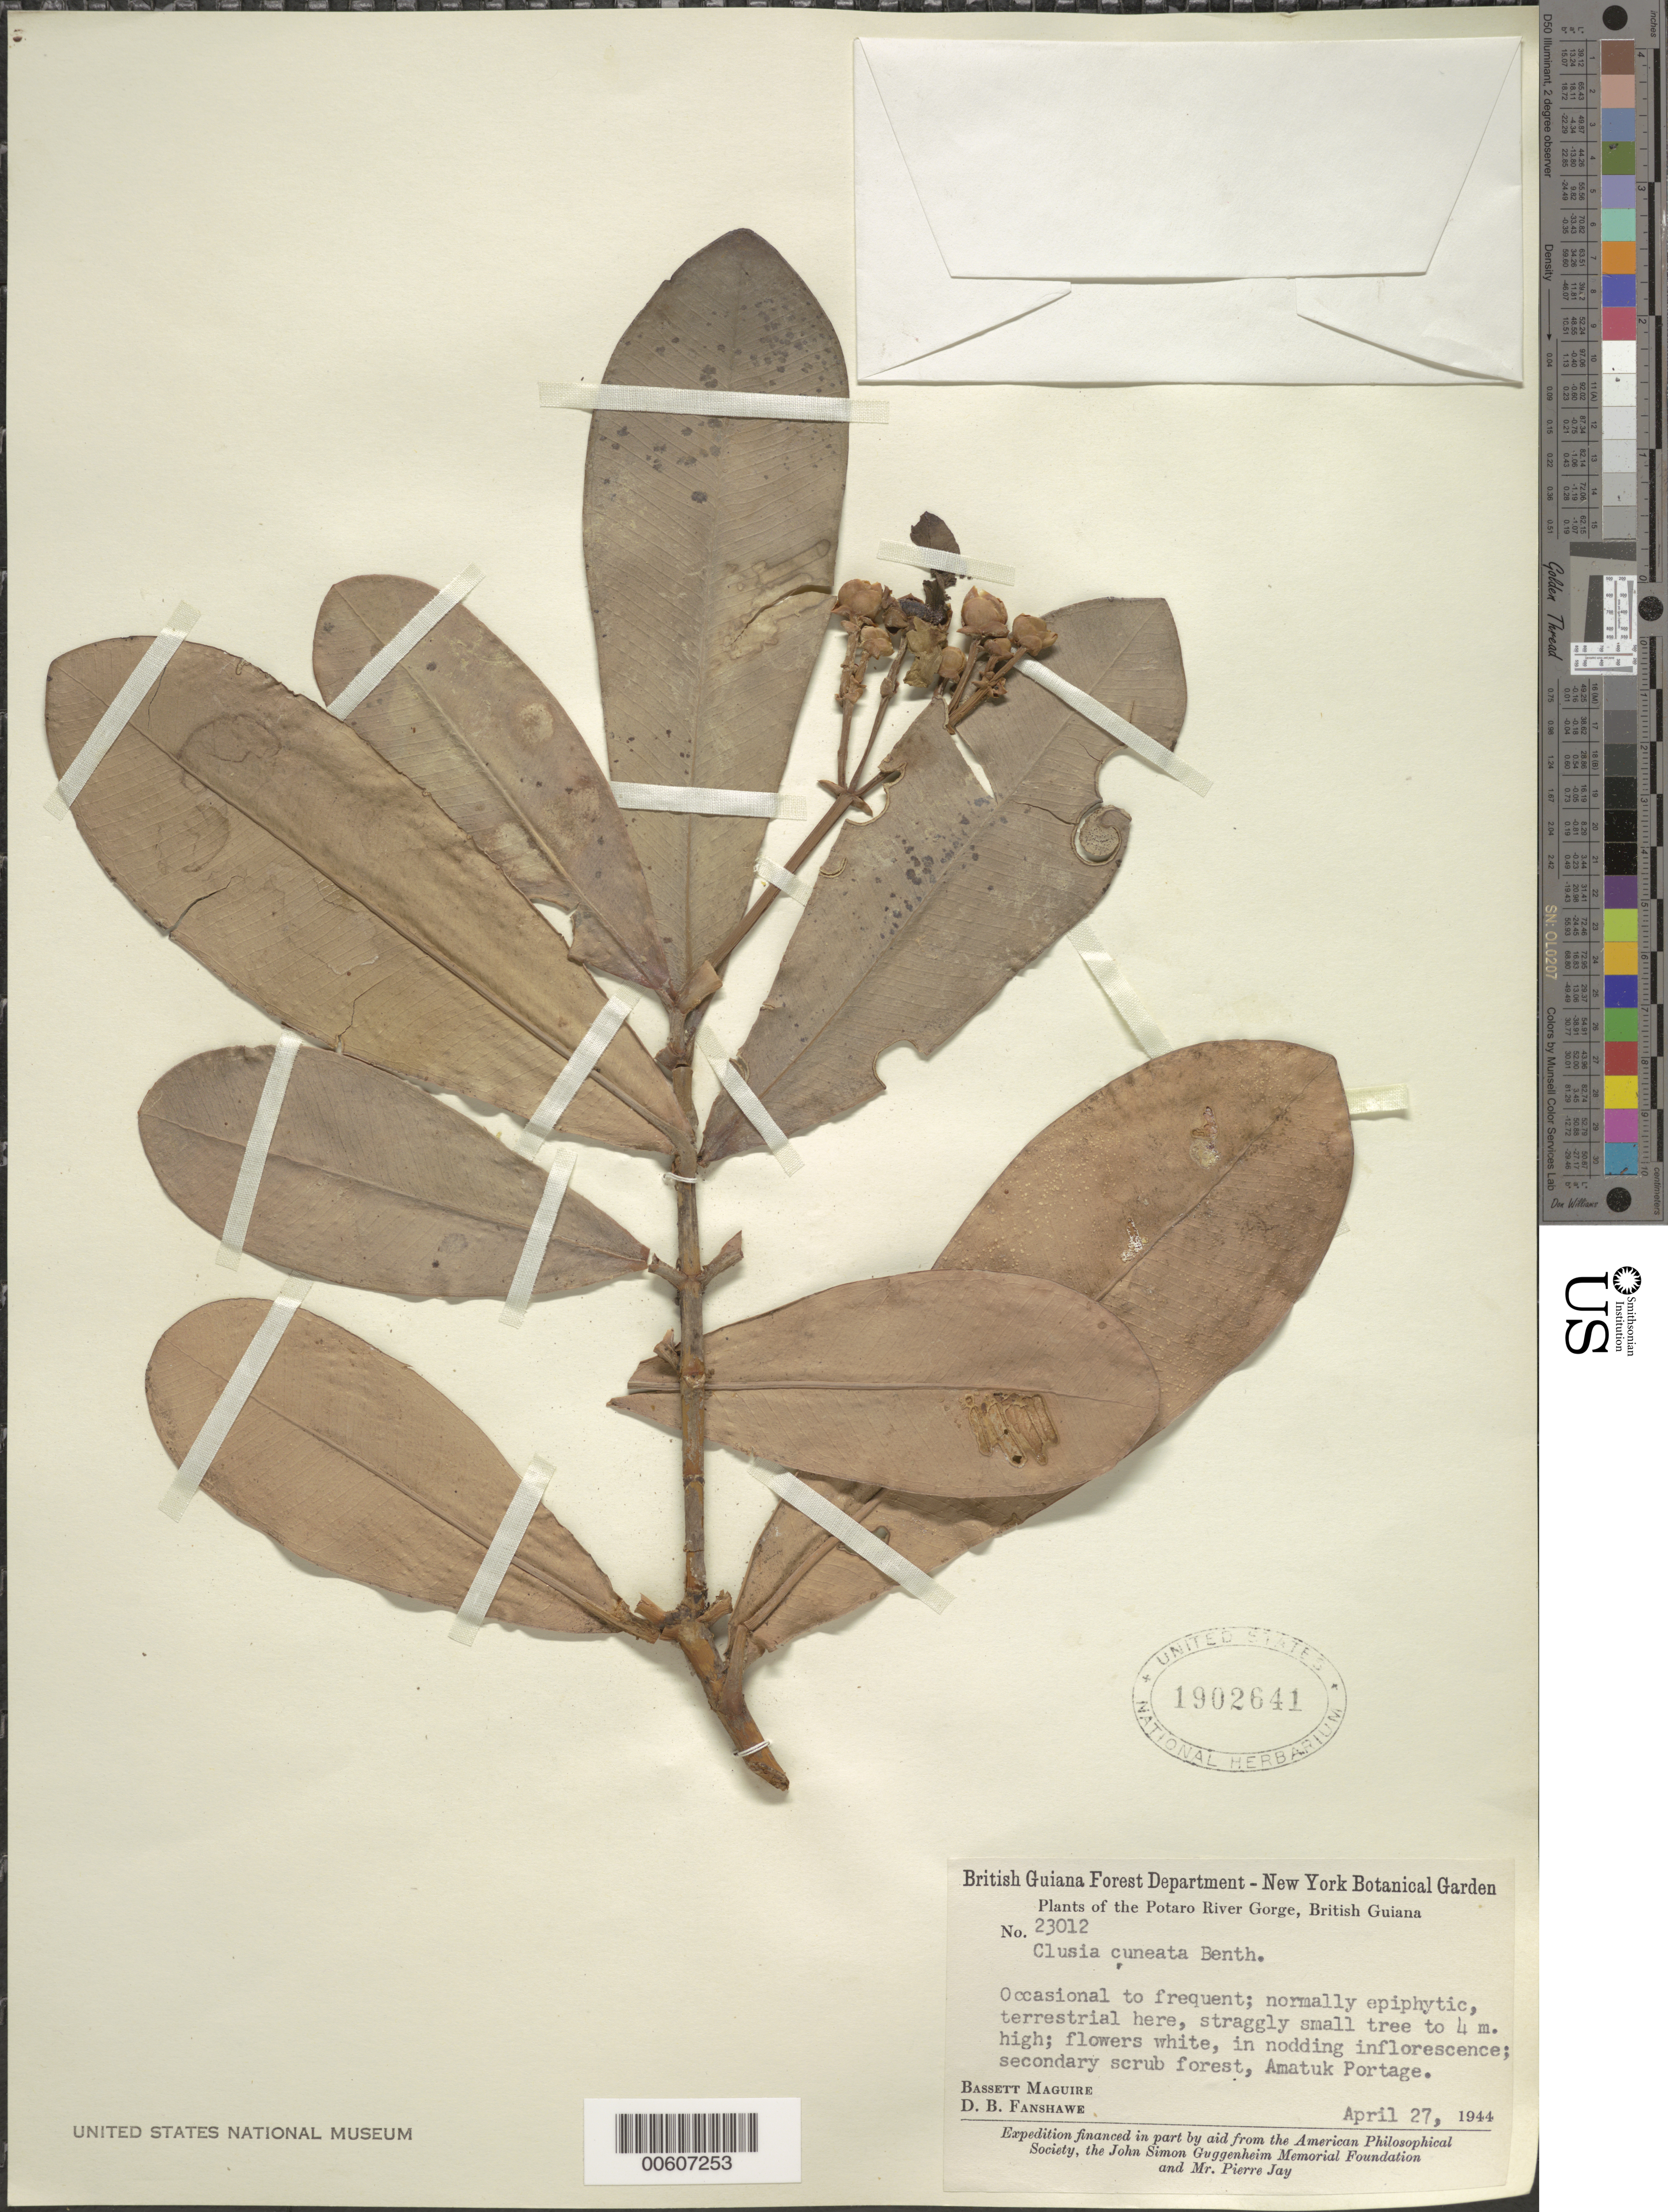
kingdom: Plantae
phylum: Tracheophyta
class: Magnoliopsida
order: Malpighiales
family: Clusiaceae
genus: Clusia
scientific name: Clusia cuneata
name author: Benth.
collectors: B. Maguire & D. B. Fanshawe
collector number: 23012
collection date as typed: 27-Apr-44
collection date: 1944-04-27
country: Guyana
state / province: Potaro-Siparuni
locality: Amatuk Portage, Potaro River Gorge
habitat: Secondary scrub forest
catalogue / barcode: US 1902641